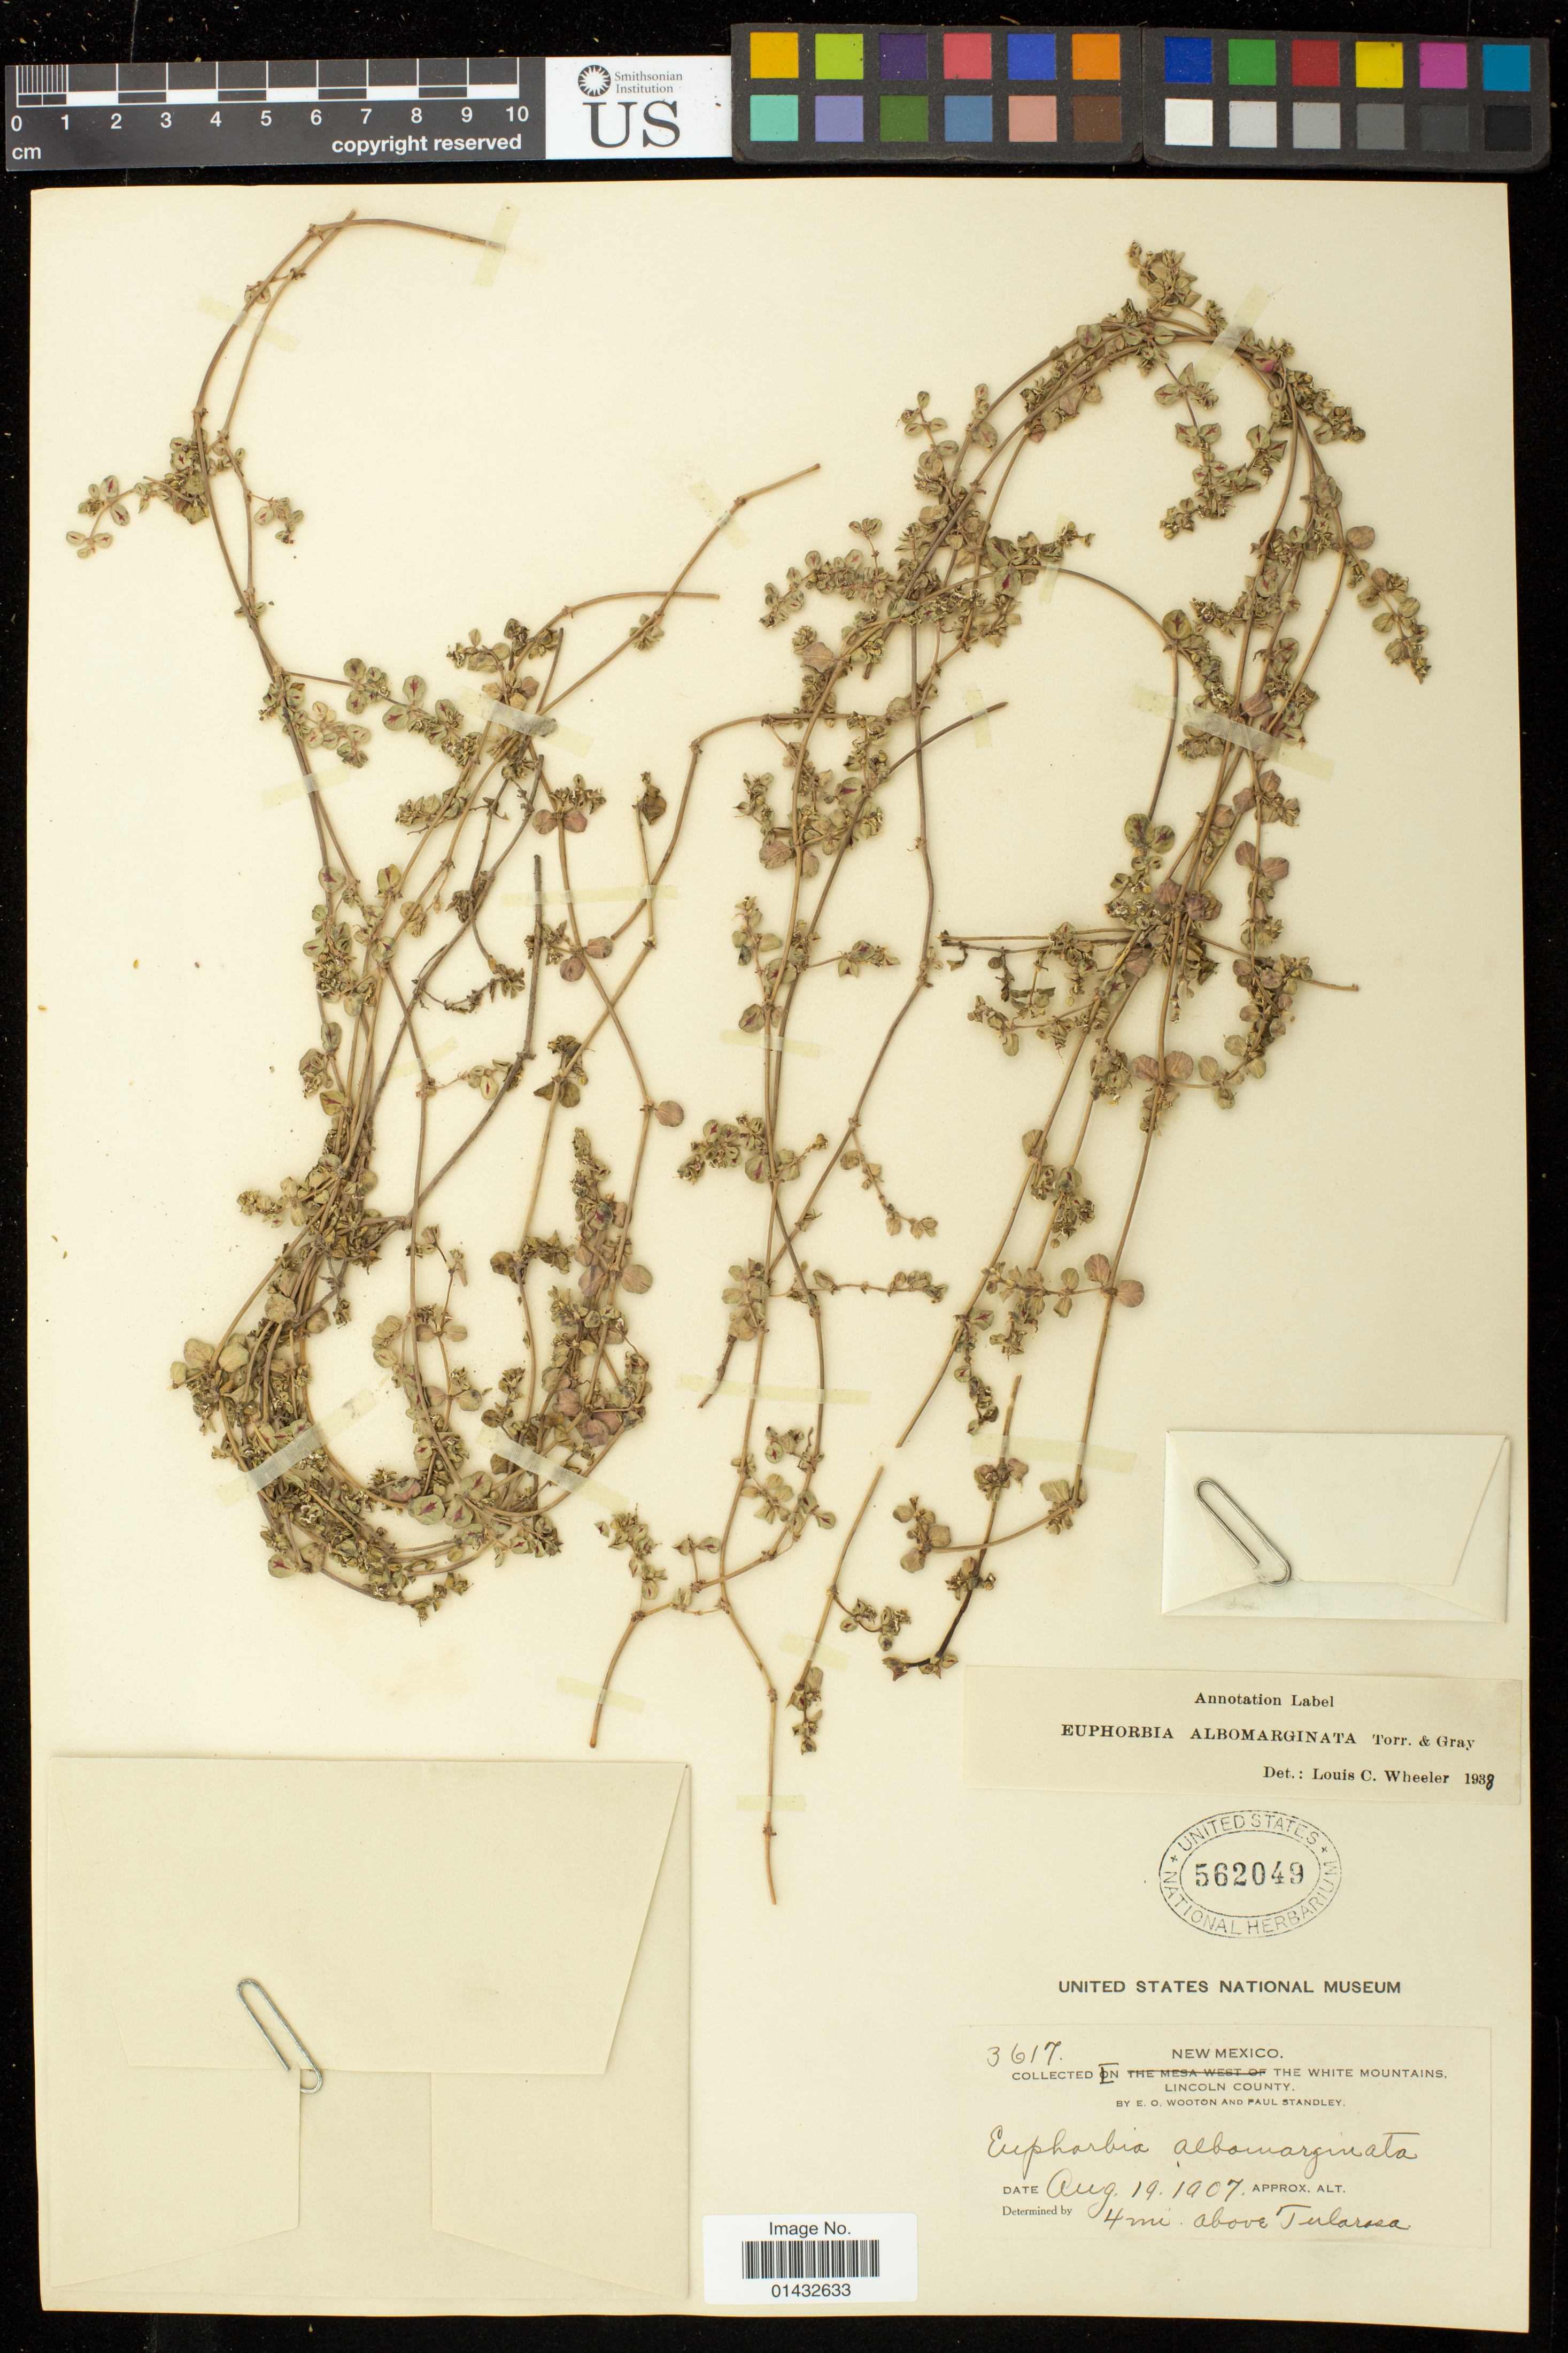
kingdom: Plantae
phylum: Tracheophyta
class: Magnoliopsida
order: Malpighiales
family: Euphorbiaceae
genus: Euphorbia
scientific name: Euphorbia albomarginata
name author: Torr. & A. Gray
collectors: E. O. Wooton & P. C. Standley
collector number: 3617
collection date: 1907-08-19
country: United States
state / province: New Mexico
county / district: Otero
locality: The White Mountains; 4 mi. above Tularosa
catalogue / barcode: US 562049